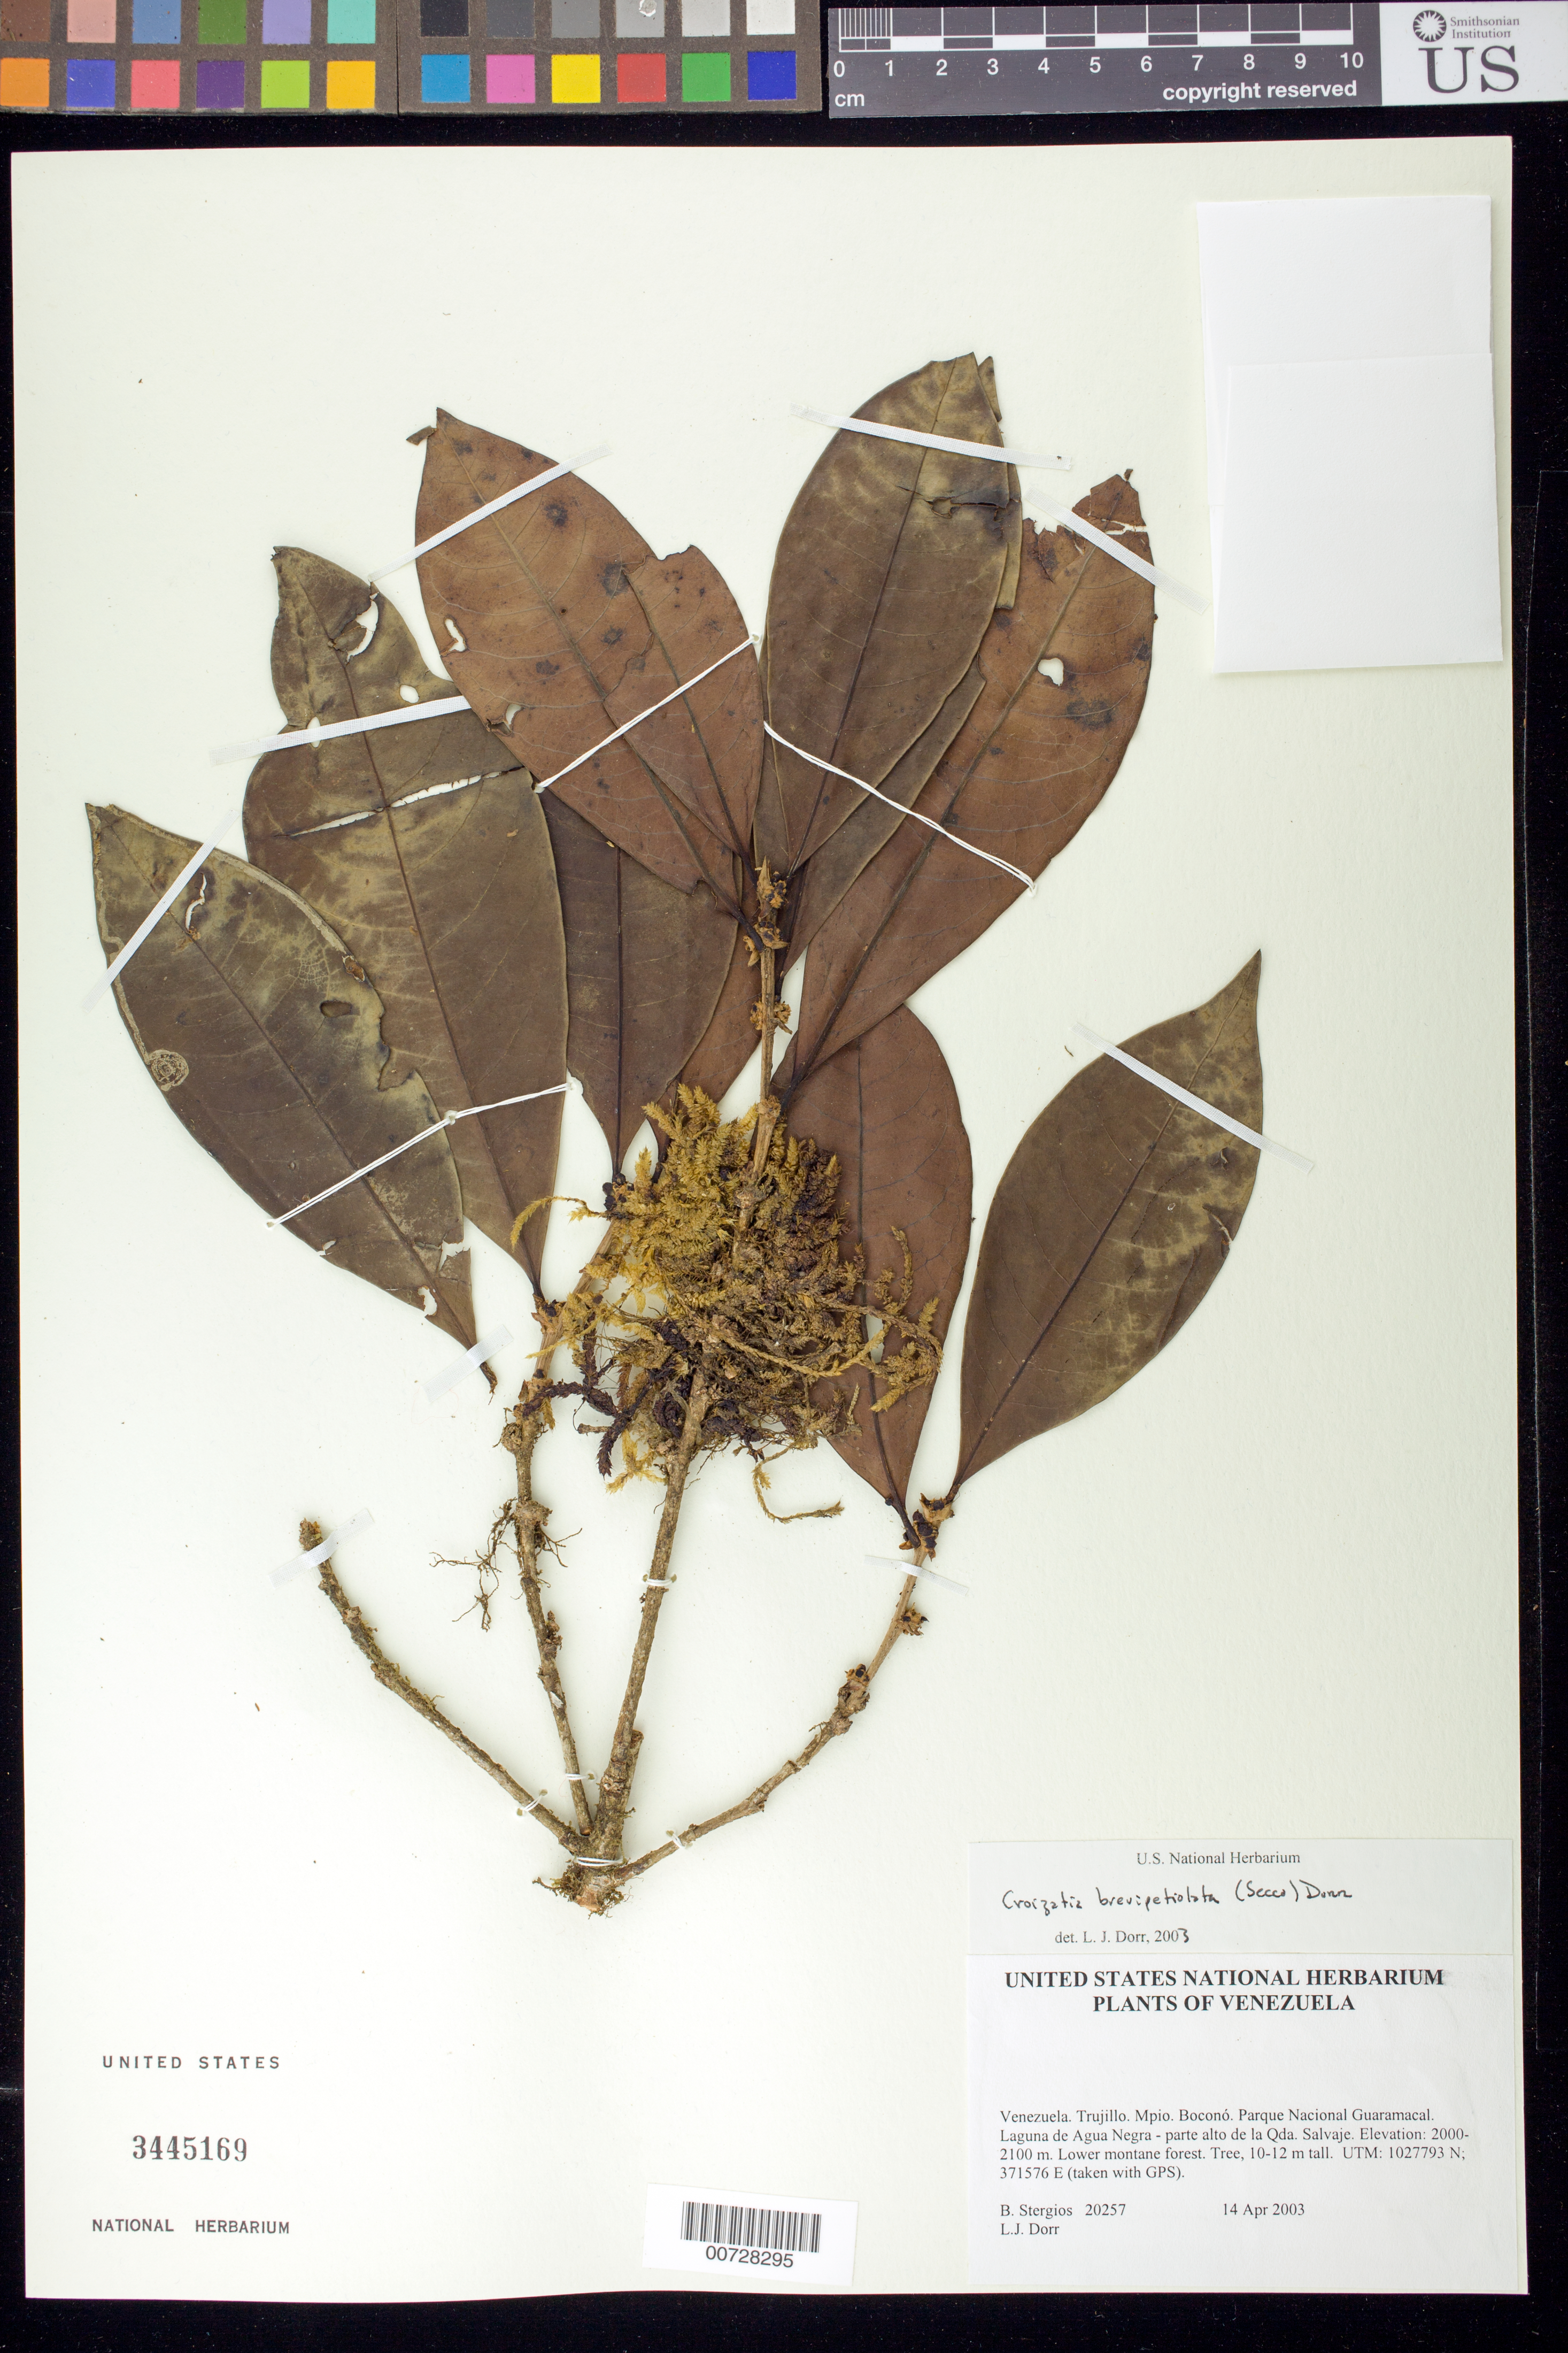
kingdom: Plantae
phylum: Tracheophyta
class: Magnoliopsida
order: Malpighiales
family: Phyllanthaceae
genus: Croizatia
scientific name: Croizatia brevipetiolata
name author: (Secco) Dorr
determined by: Dorr, L. J., (BOT), Smithsonian Institution - National Museum of Natural History (UNITED STATES)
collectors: B. G. Stergios & L. J. Dorr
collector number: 20257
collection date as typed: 14 Apr 2003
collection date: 2003-04-14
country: Venezuela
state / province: Trujillo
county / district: Boconó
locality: Parque Nacional Guaramacal. Laguna de Agua Negra - parte alto de la Qda. Salvaje.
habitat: Lower montane forest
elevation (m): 2000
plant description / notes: PORT, US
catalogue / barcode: US 3445169